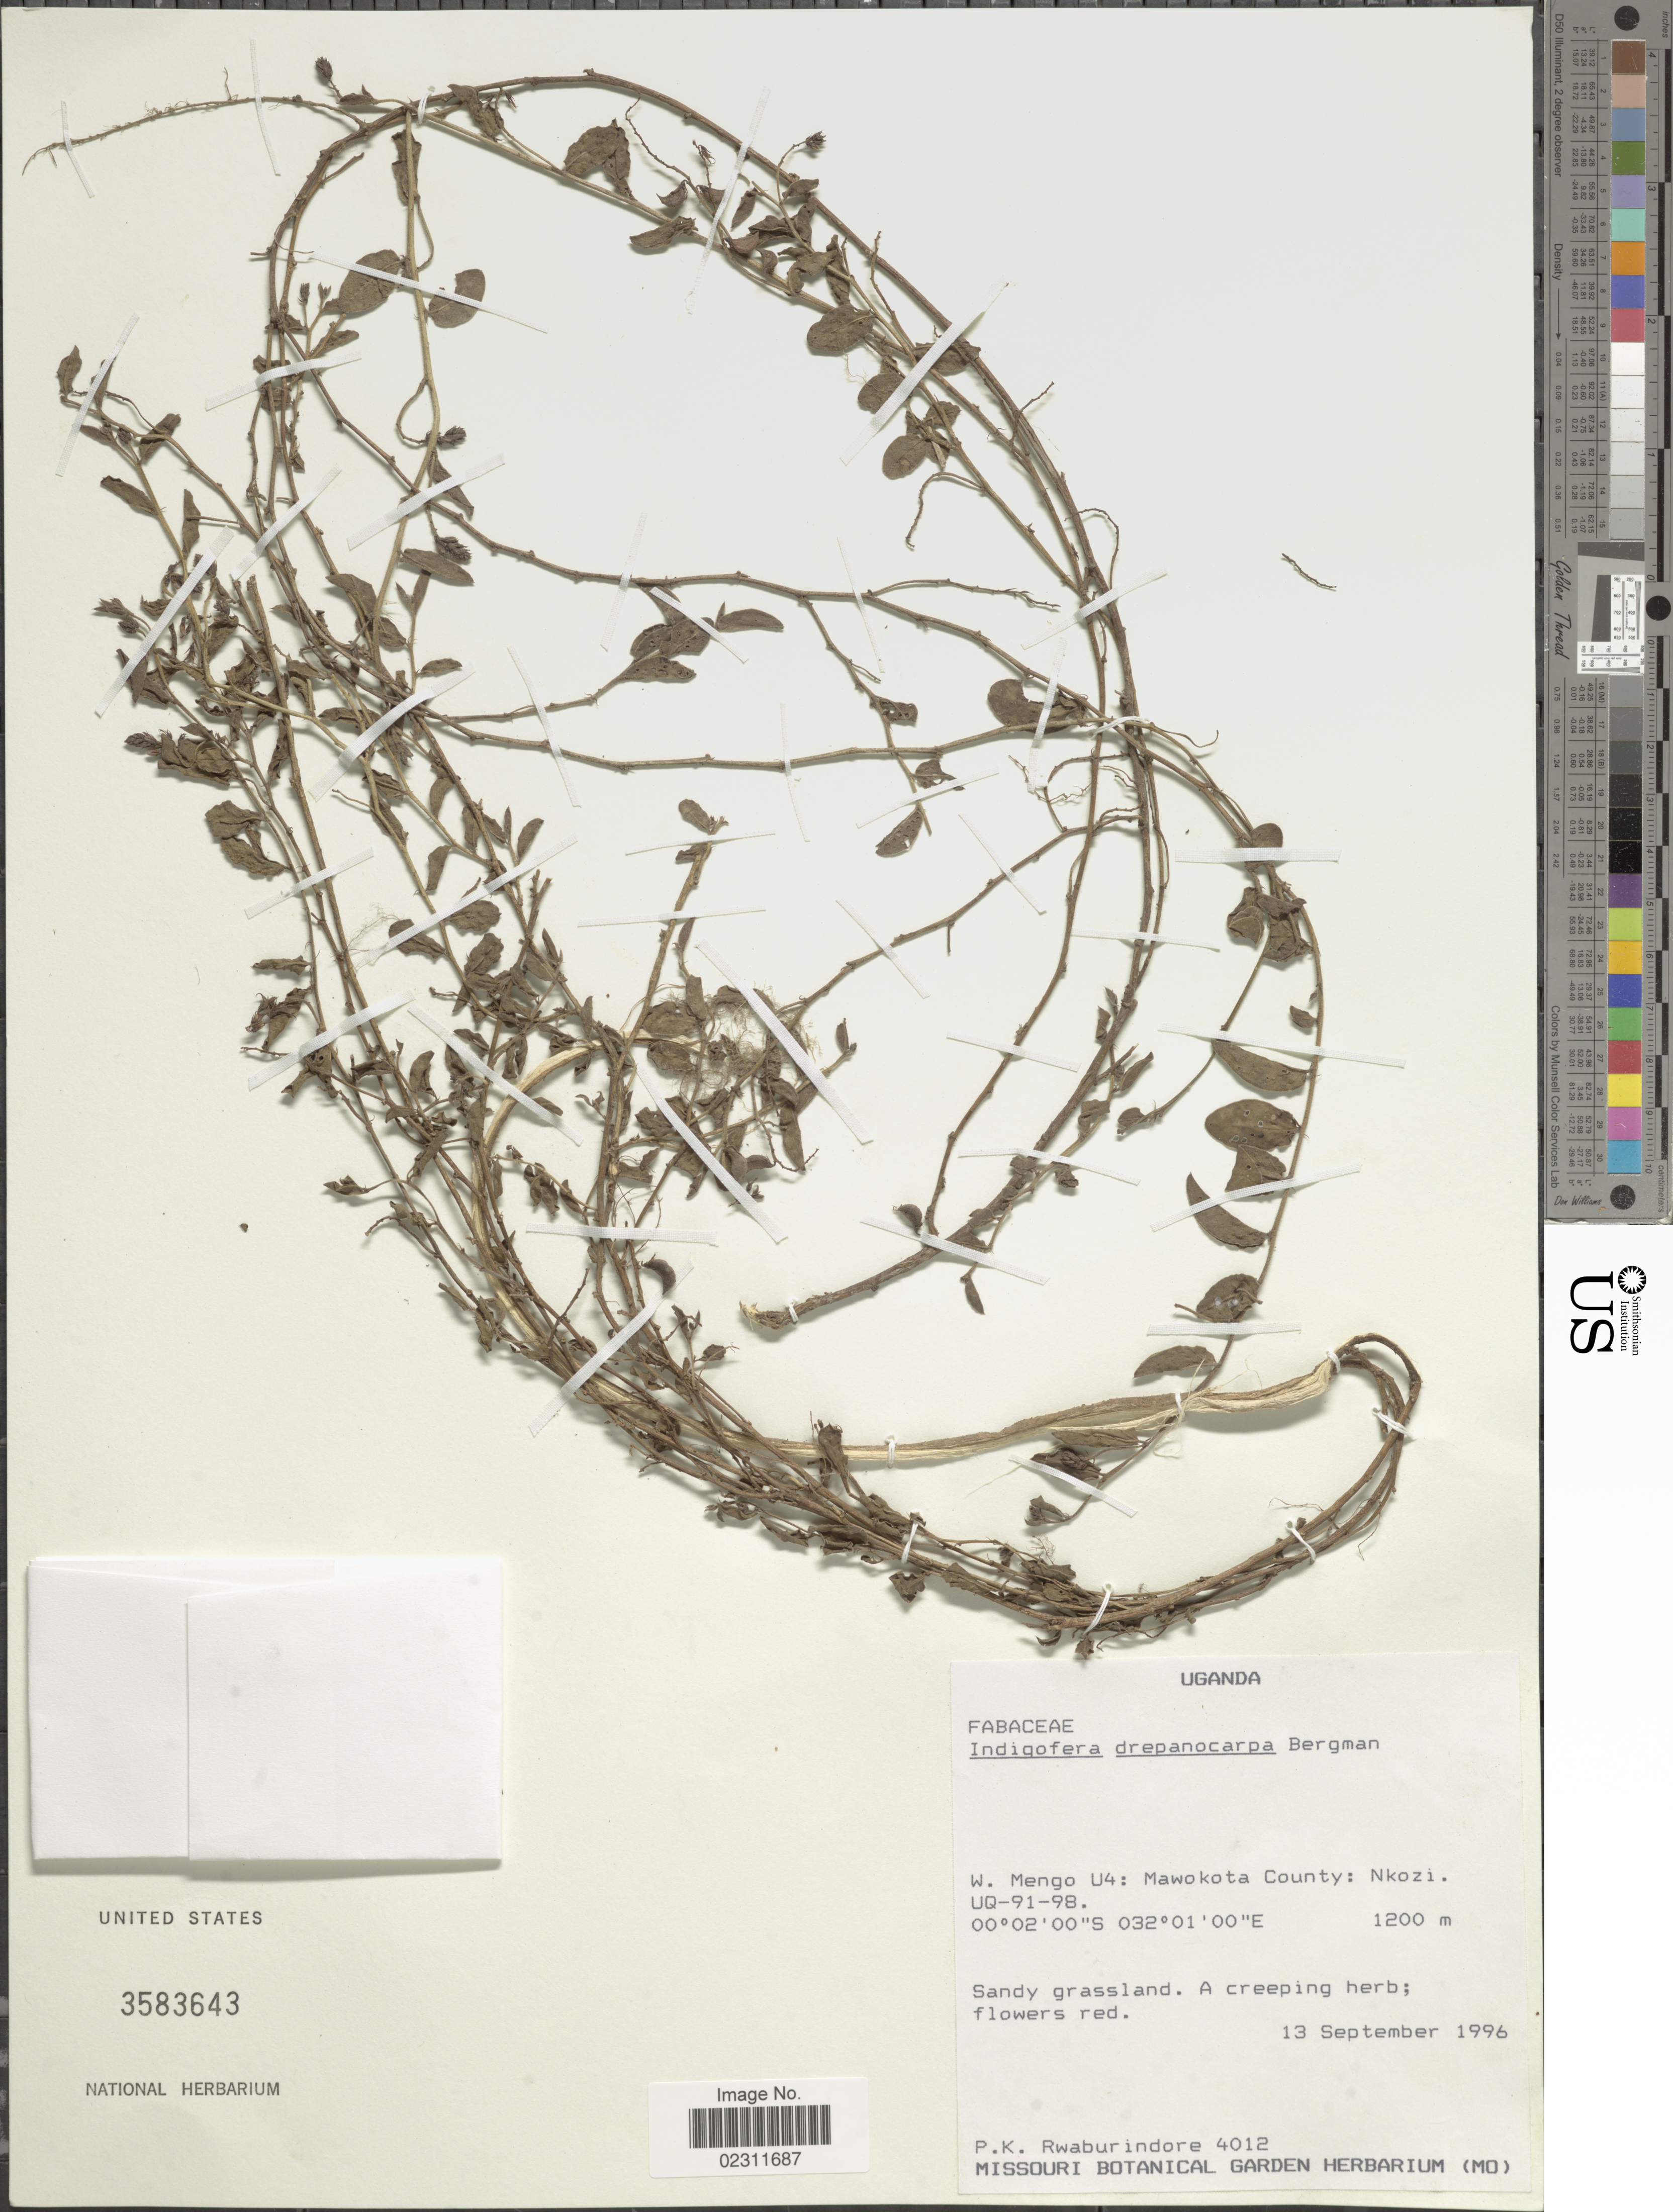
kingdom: Plantae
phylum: Tracheophyta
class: Magnoliopsida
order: Fabales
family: Fabaceae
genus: Indigofera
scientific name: Indigofera drepanocarpa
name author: Taub.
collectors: P. Rwaburindore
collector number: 4012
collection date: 1996-09-13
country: Uganda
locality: W. Mengo U4, Mawokota County, Nkozi, UQ-91-98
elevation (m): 1200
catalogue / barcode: US 3583643